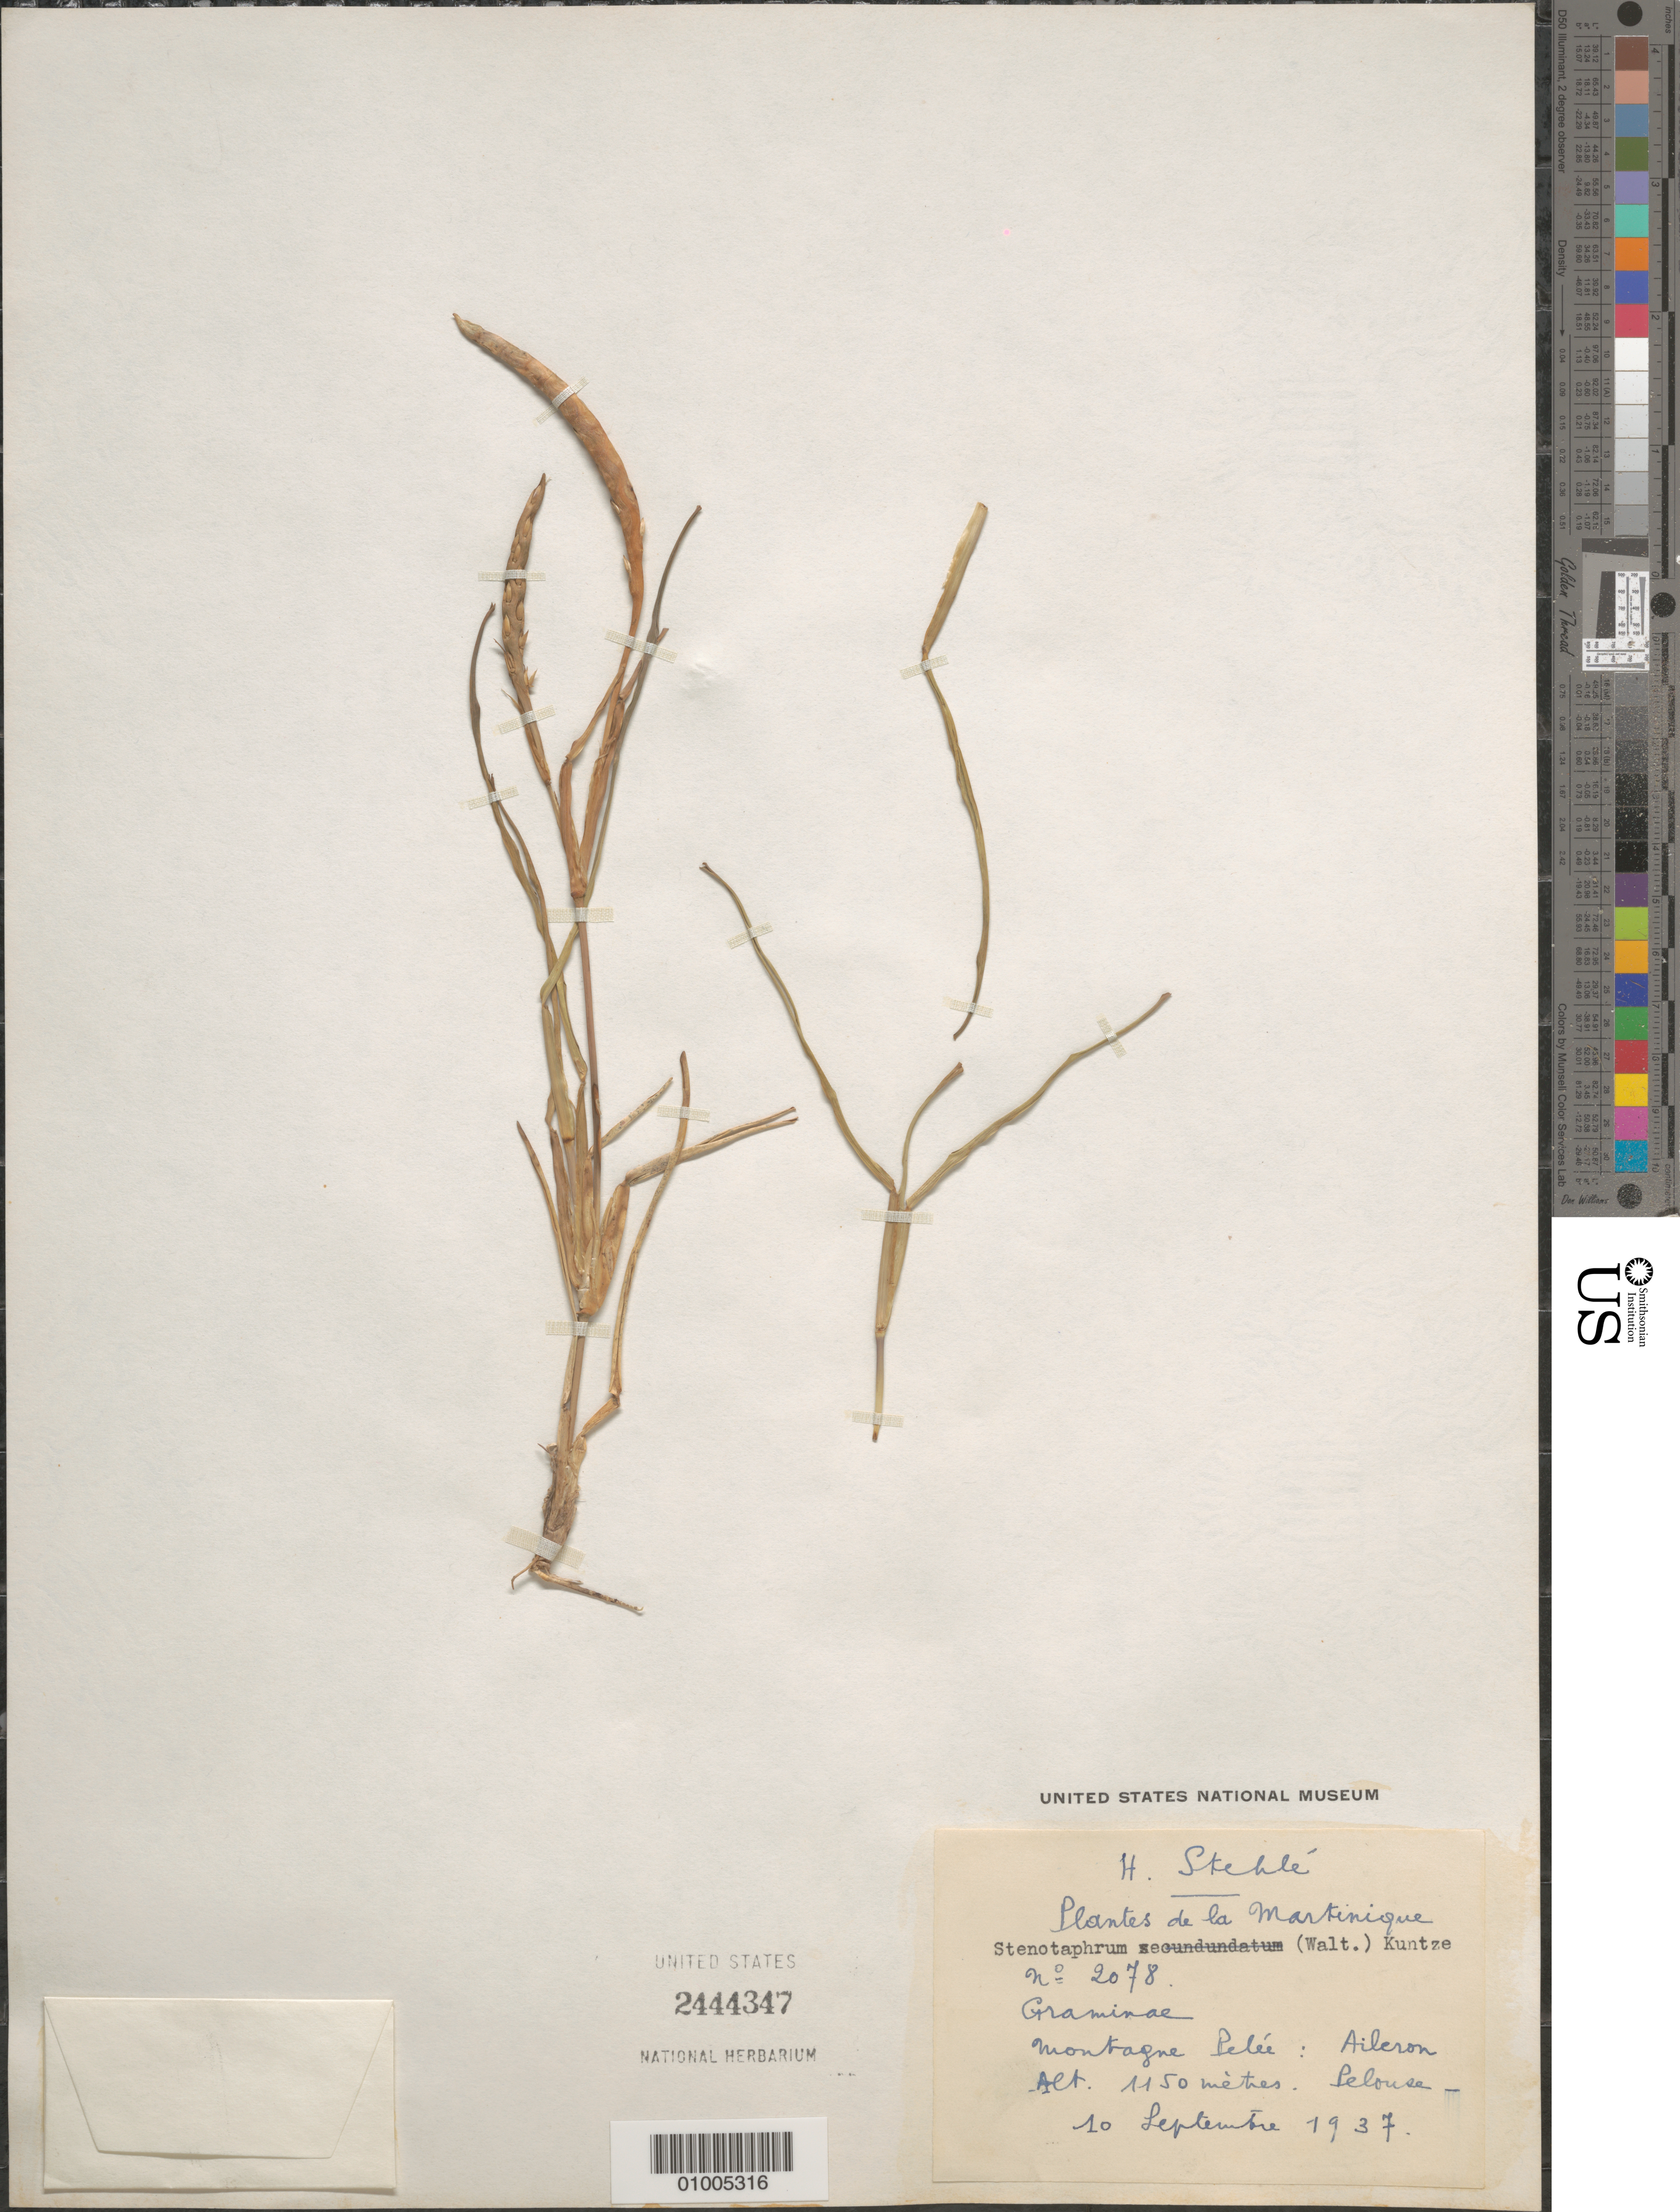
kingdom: Plantae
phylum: Tracheophyta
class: Liliopsida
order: Poales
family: Poaceae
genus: Stenotaphrum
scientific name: Stenotaphrum secundatum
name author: (Walter) Kuntze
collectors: H. Stehlé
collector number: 2078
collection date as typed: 10 Sep 1937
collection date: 1937-09-10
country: Martinique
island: Martinique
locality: Montagne Pelee: Aileron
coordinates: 0 N, 0 E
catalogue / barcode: US 2444347